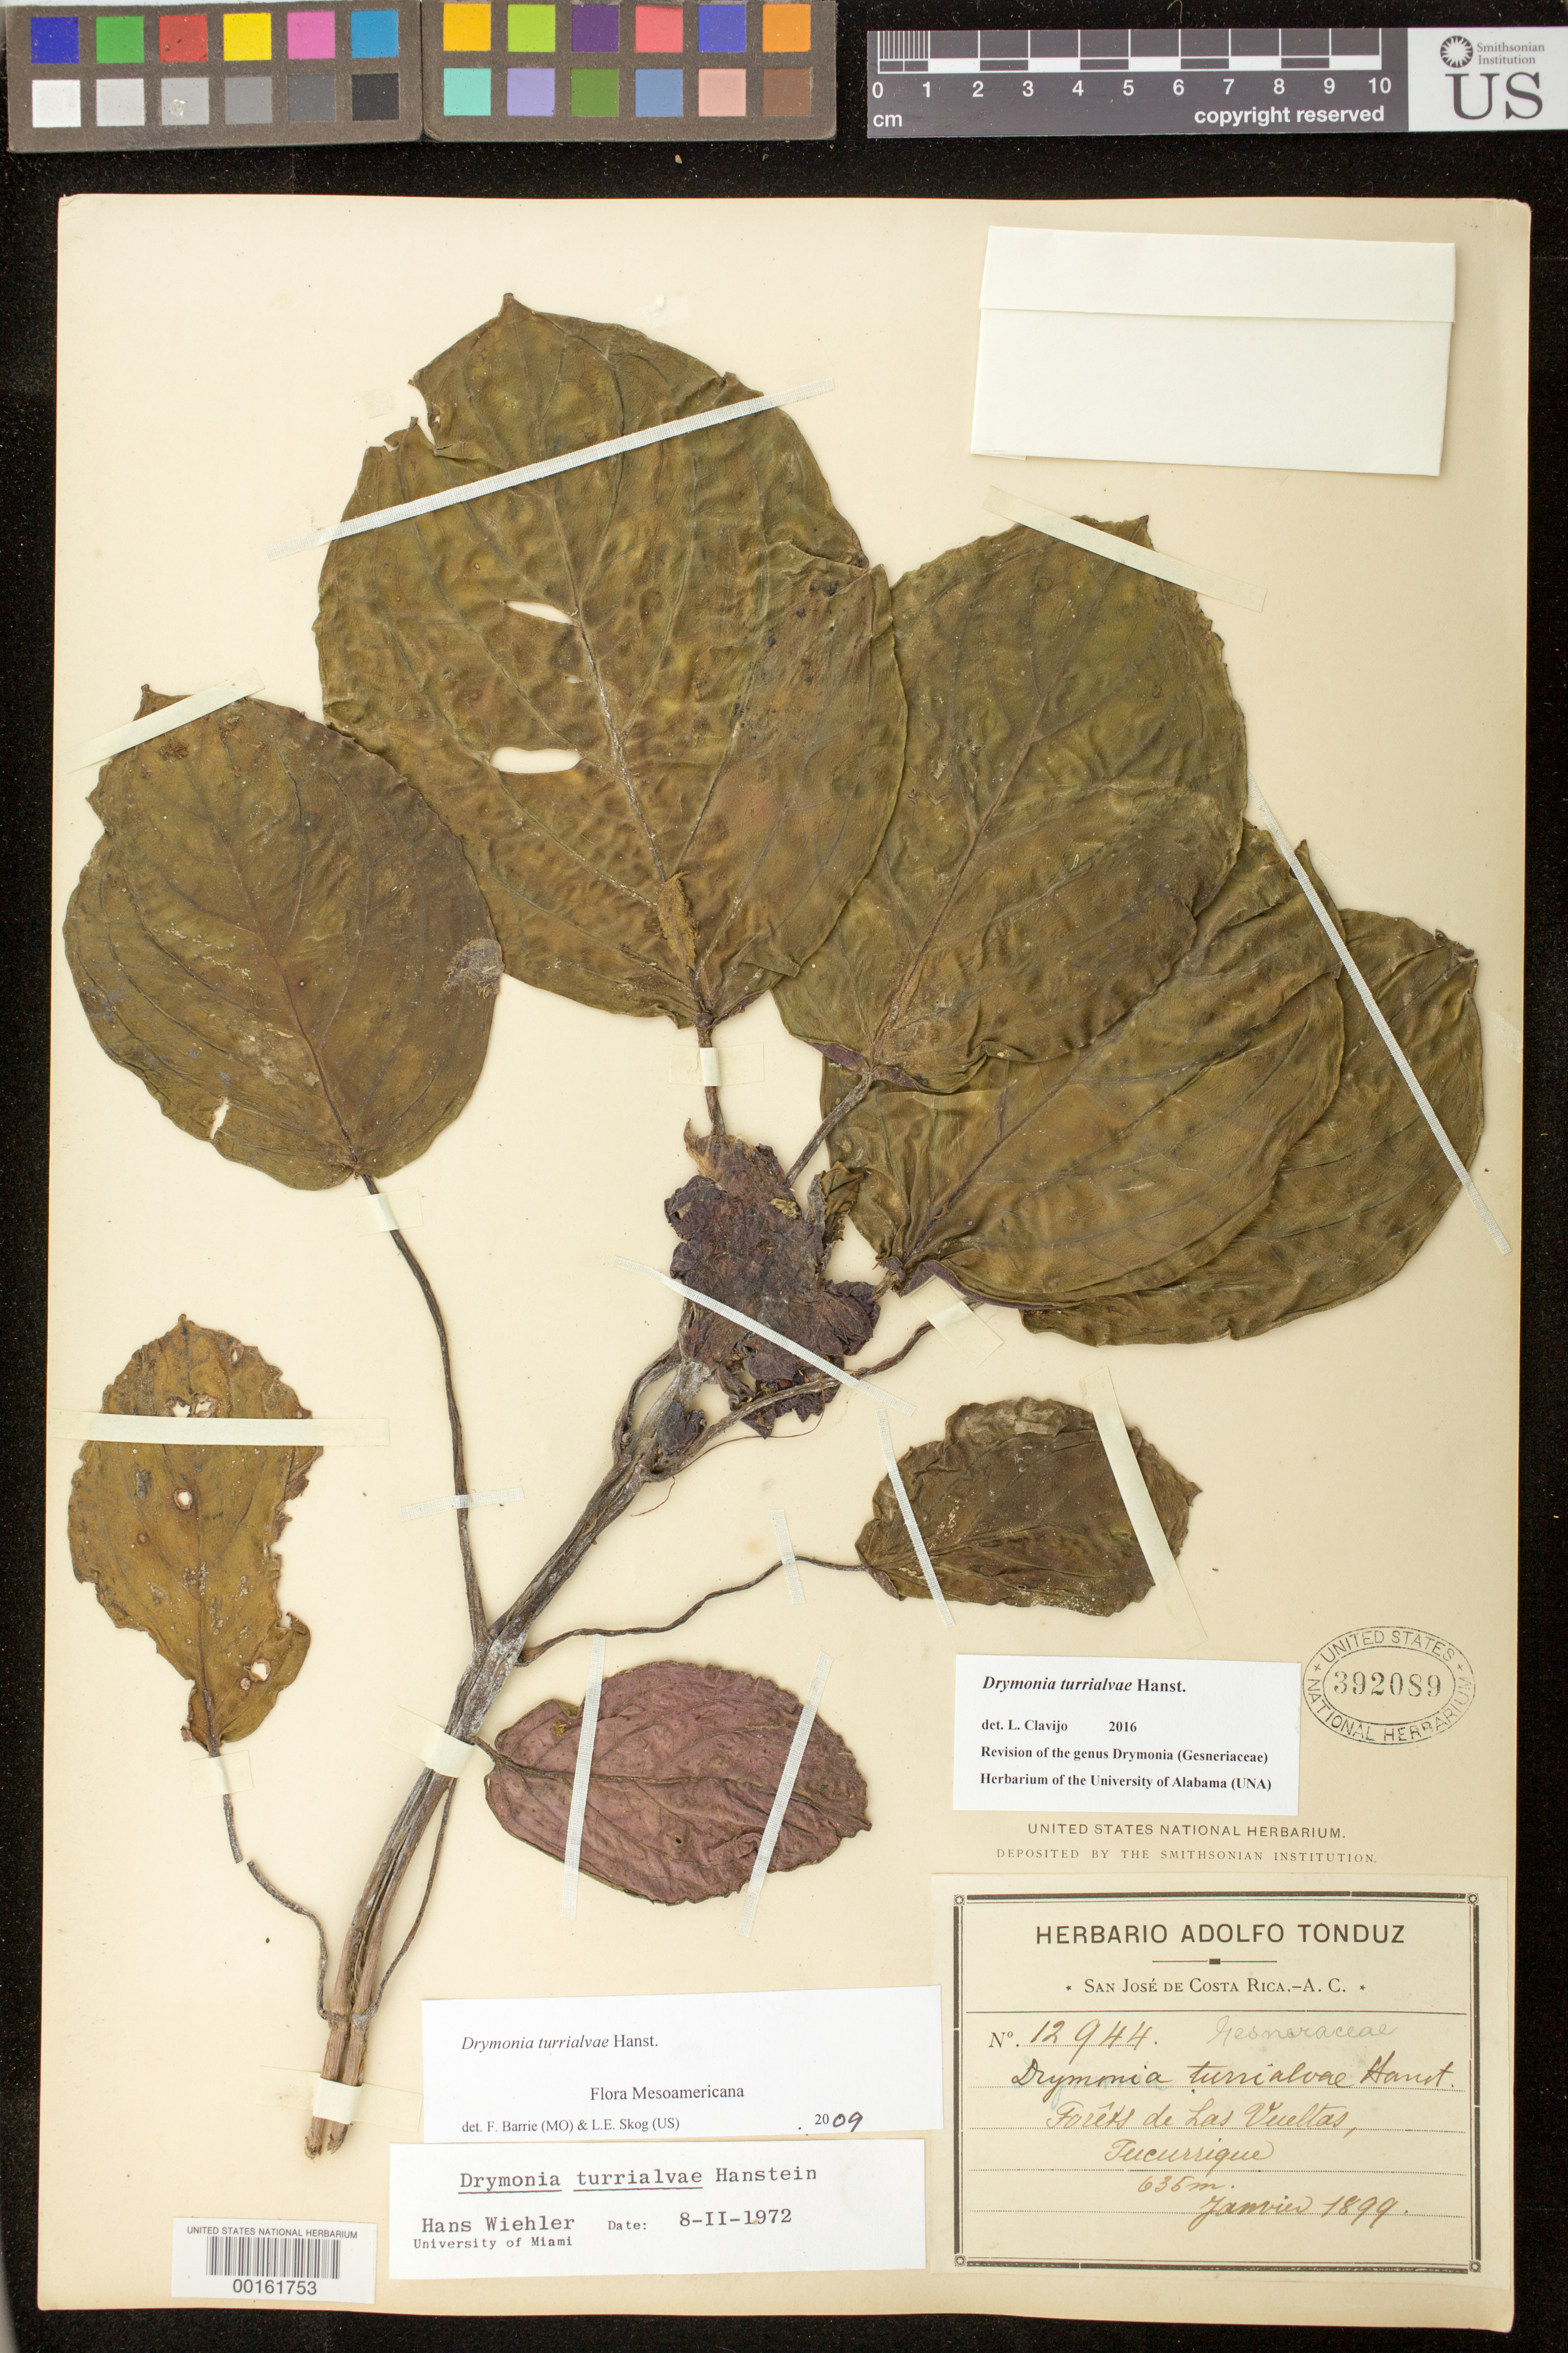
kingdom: Plantae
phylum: Tracheophyta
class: Magnoliopsida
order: Lamiales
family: Gesneriaceae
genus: Drymonia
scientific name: Drymonia turrialvae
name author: Hanst.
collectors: A. Tonduz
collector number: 12944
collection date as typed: Jan 1899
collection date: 1899-01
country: Costa Rica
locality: Forests of Las Vueltas, Tucurrique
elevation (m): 635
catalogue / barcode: US 392089